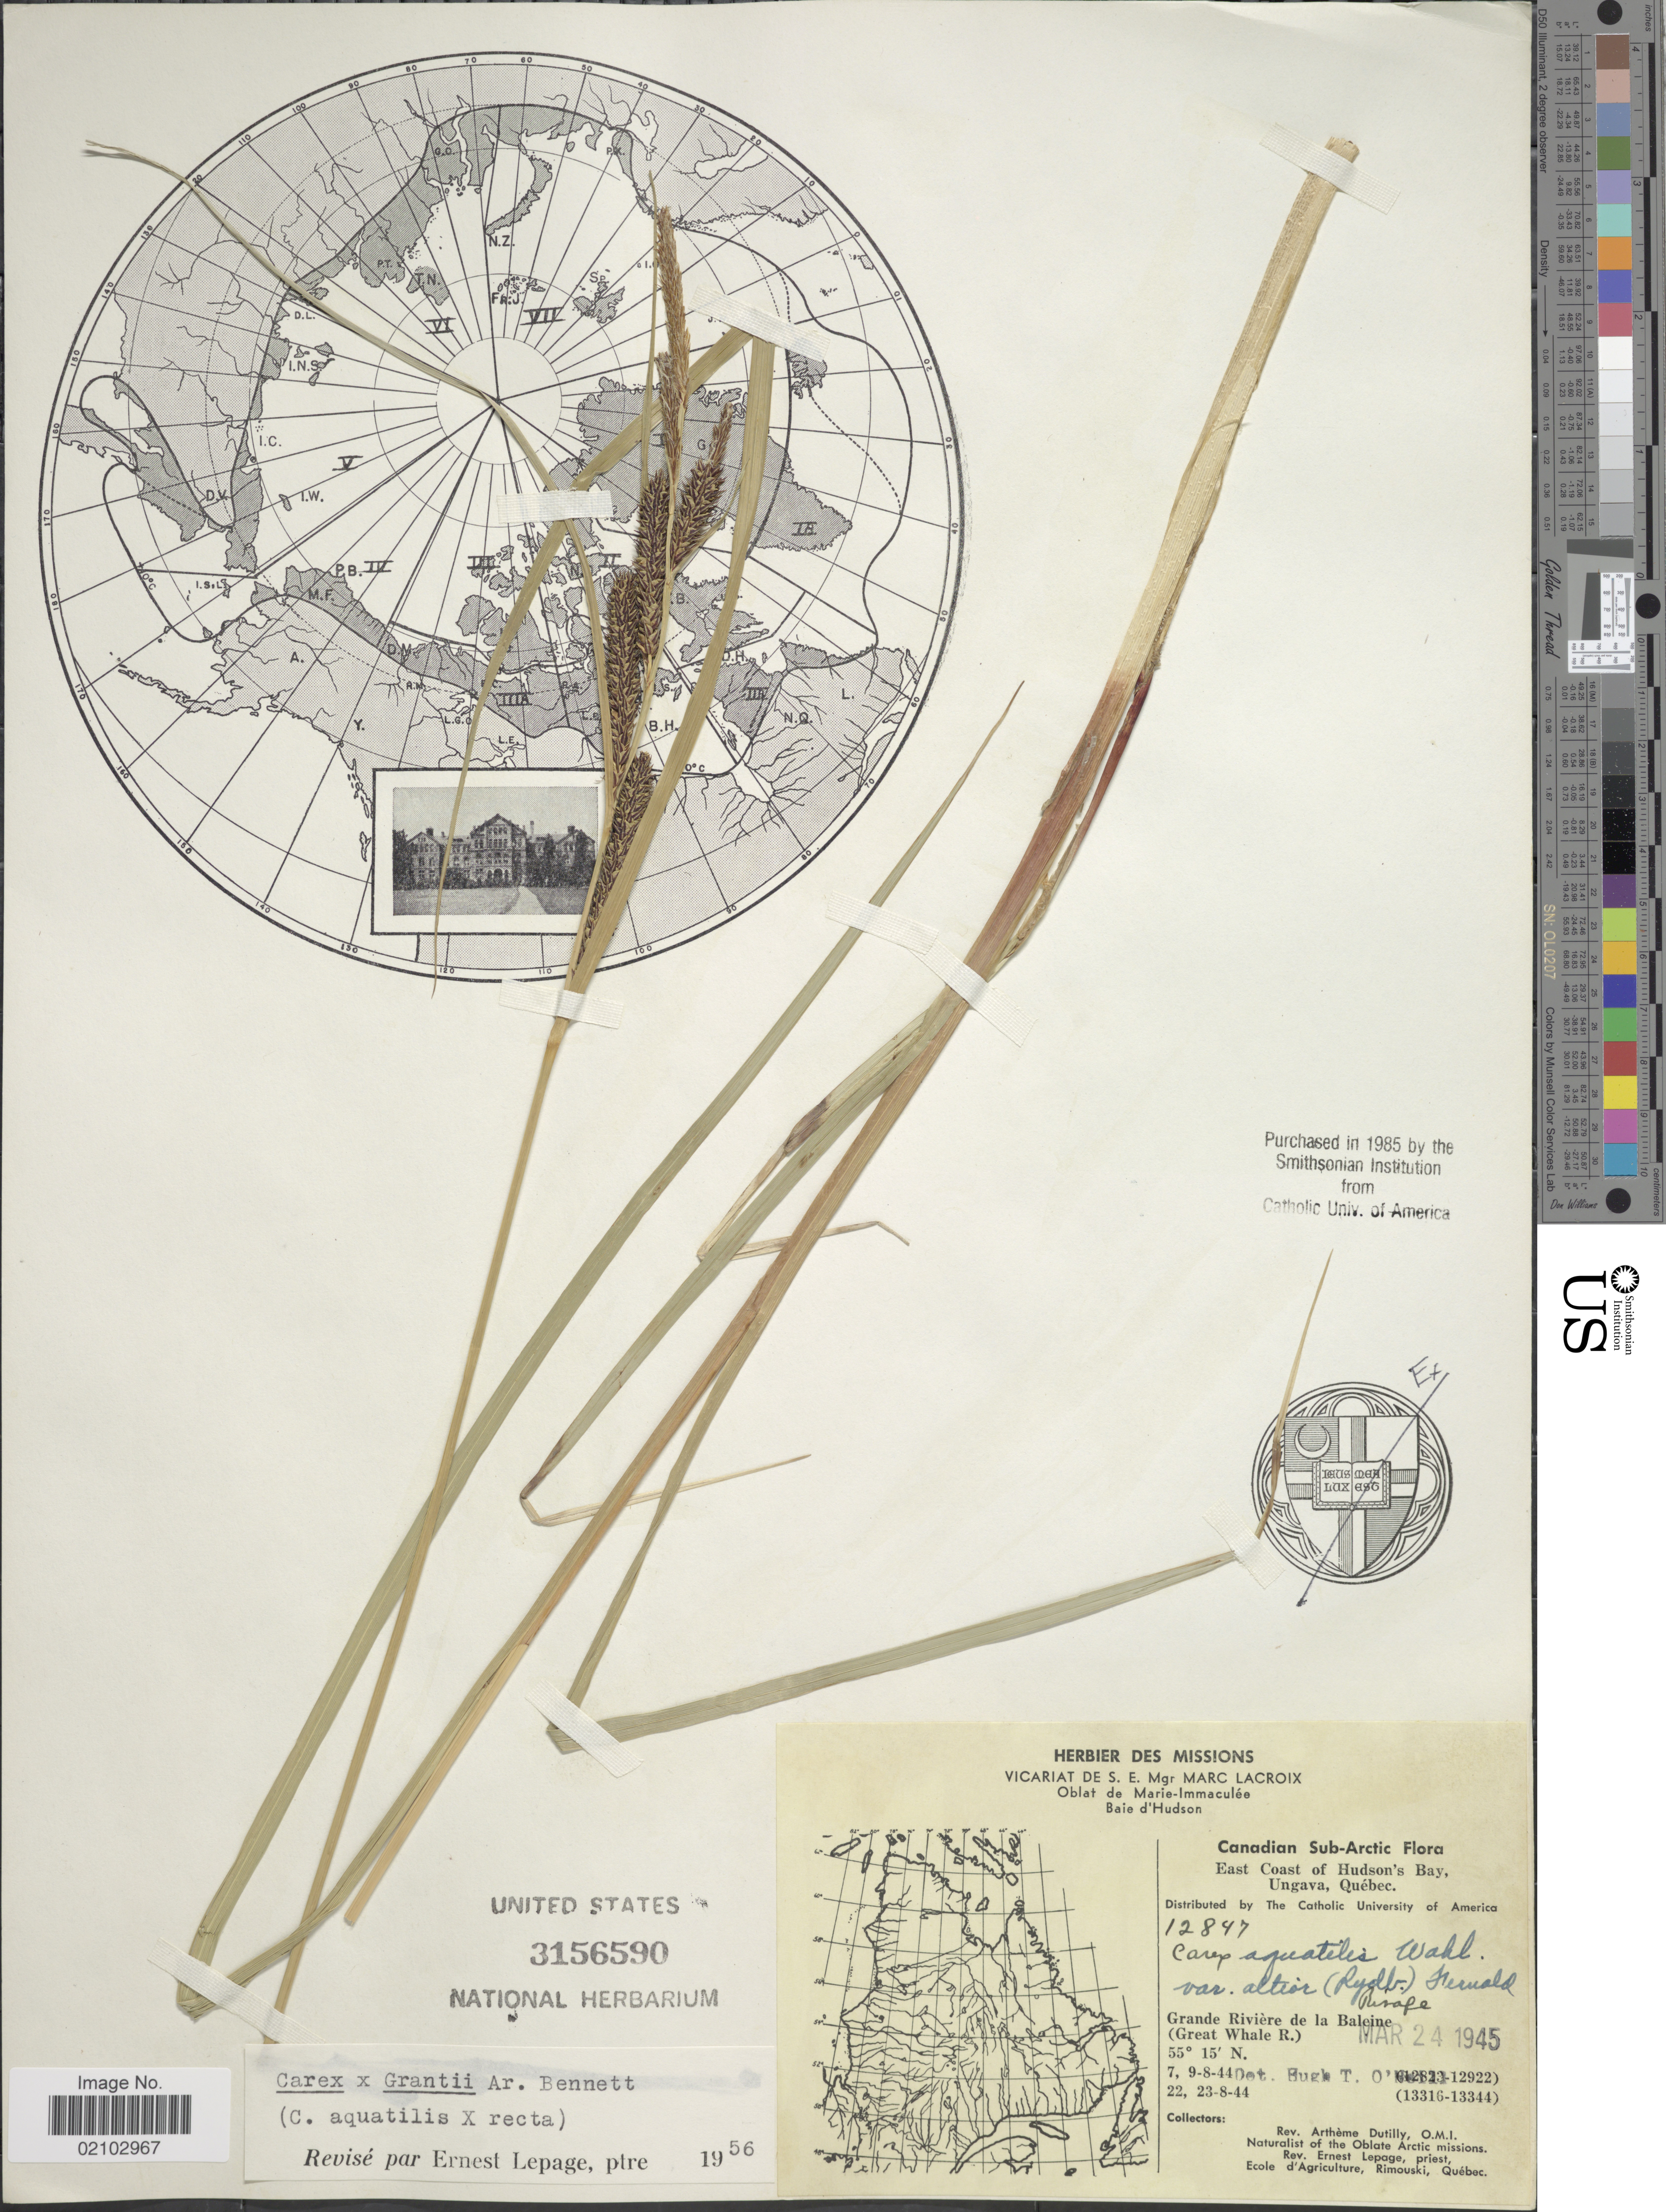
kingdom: Plantae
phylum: Tracheophyta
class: Liliopsida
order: Poales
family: Cyperaceae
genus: Carex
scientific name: Carex aquatilis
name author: Wahlenb.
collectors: A. Dutilly & E. Lepage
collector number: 12847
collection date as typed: Transcribed d/m/y: 7/8/44 to 23/8/44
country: Canada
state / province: Quebec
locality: Canadian Sub-Arctic, East Coast of Hudon's Bay, Ungava, Grande Riviere de la Baleine (Great Whale R.), Rivage.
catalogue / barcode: US 3156590